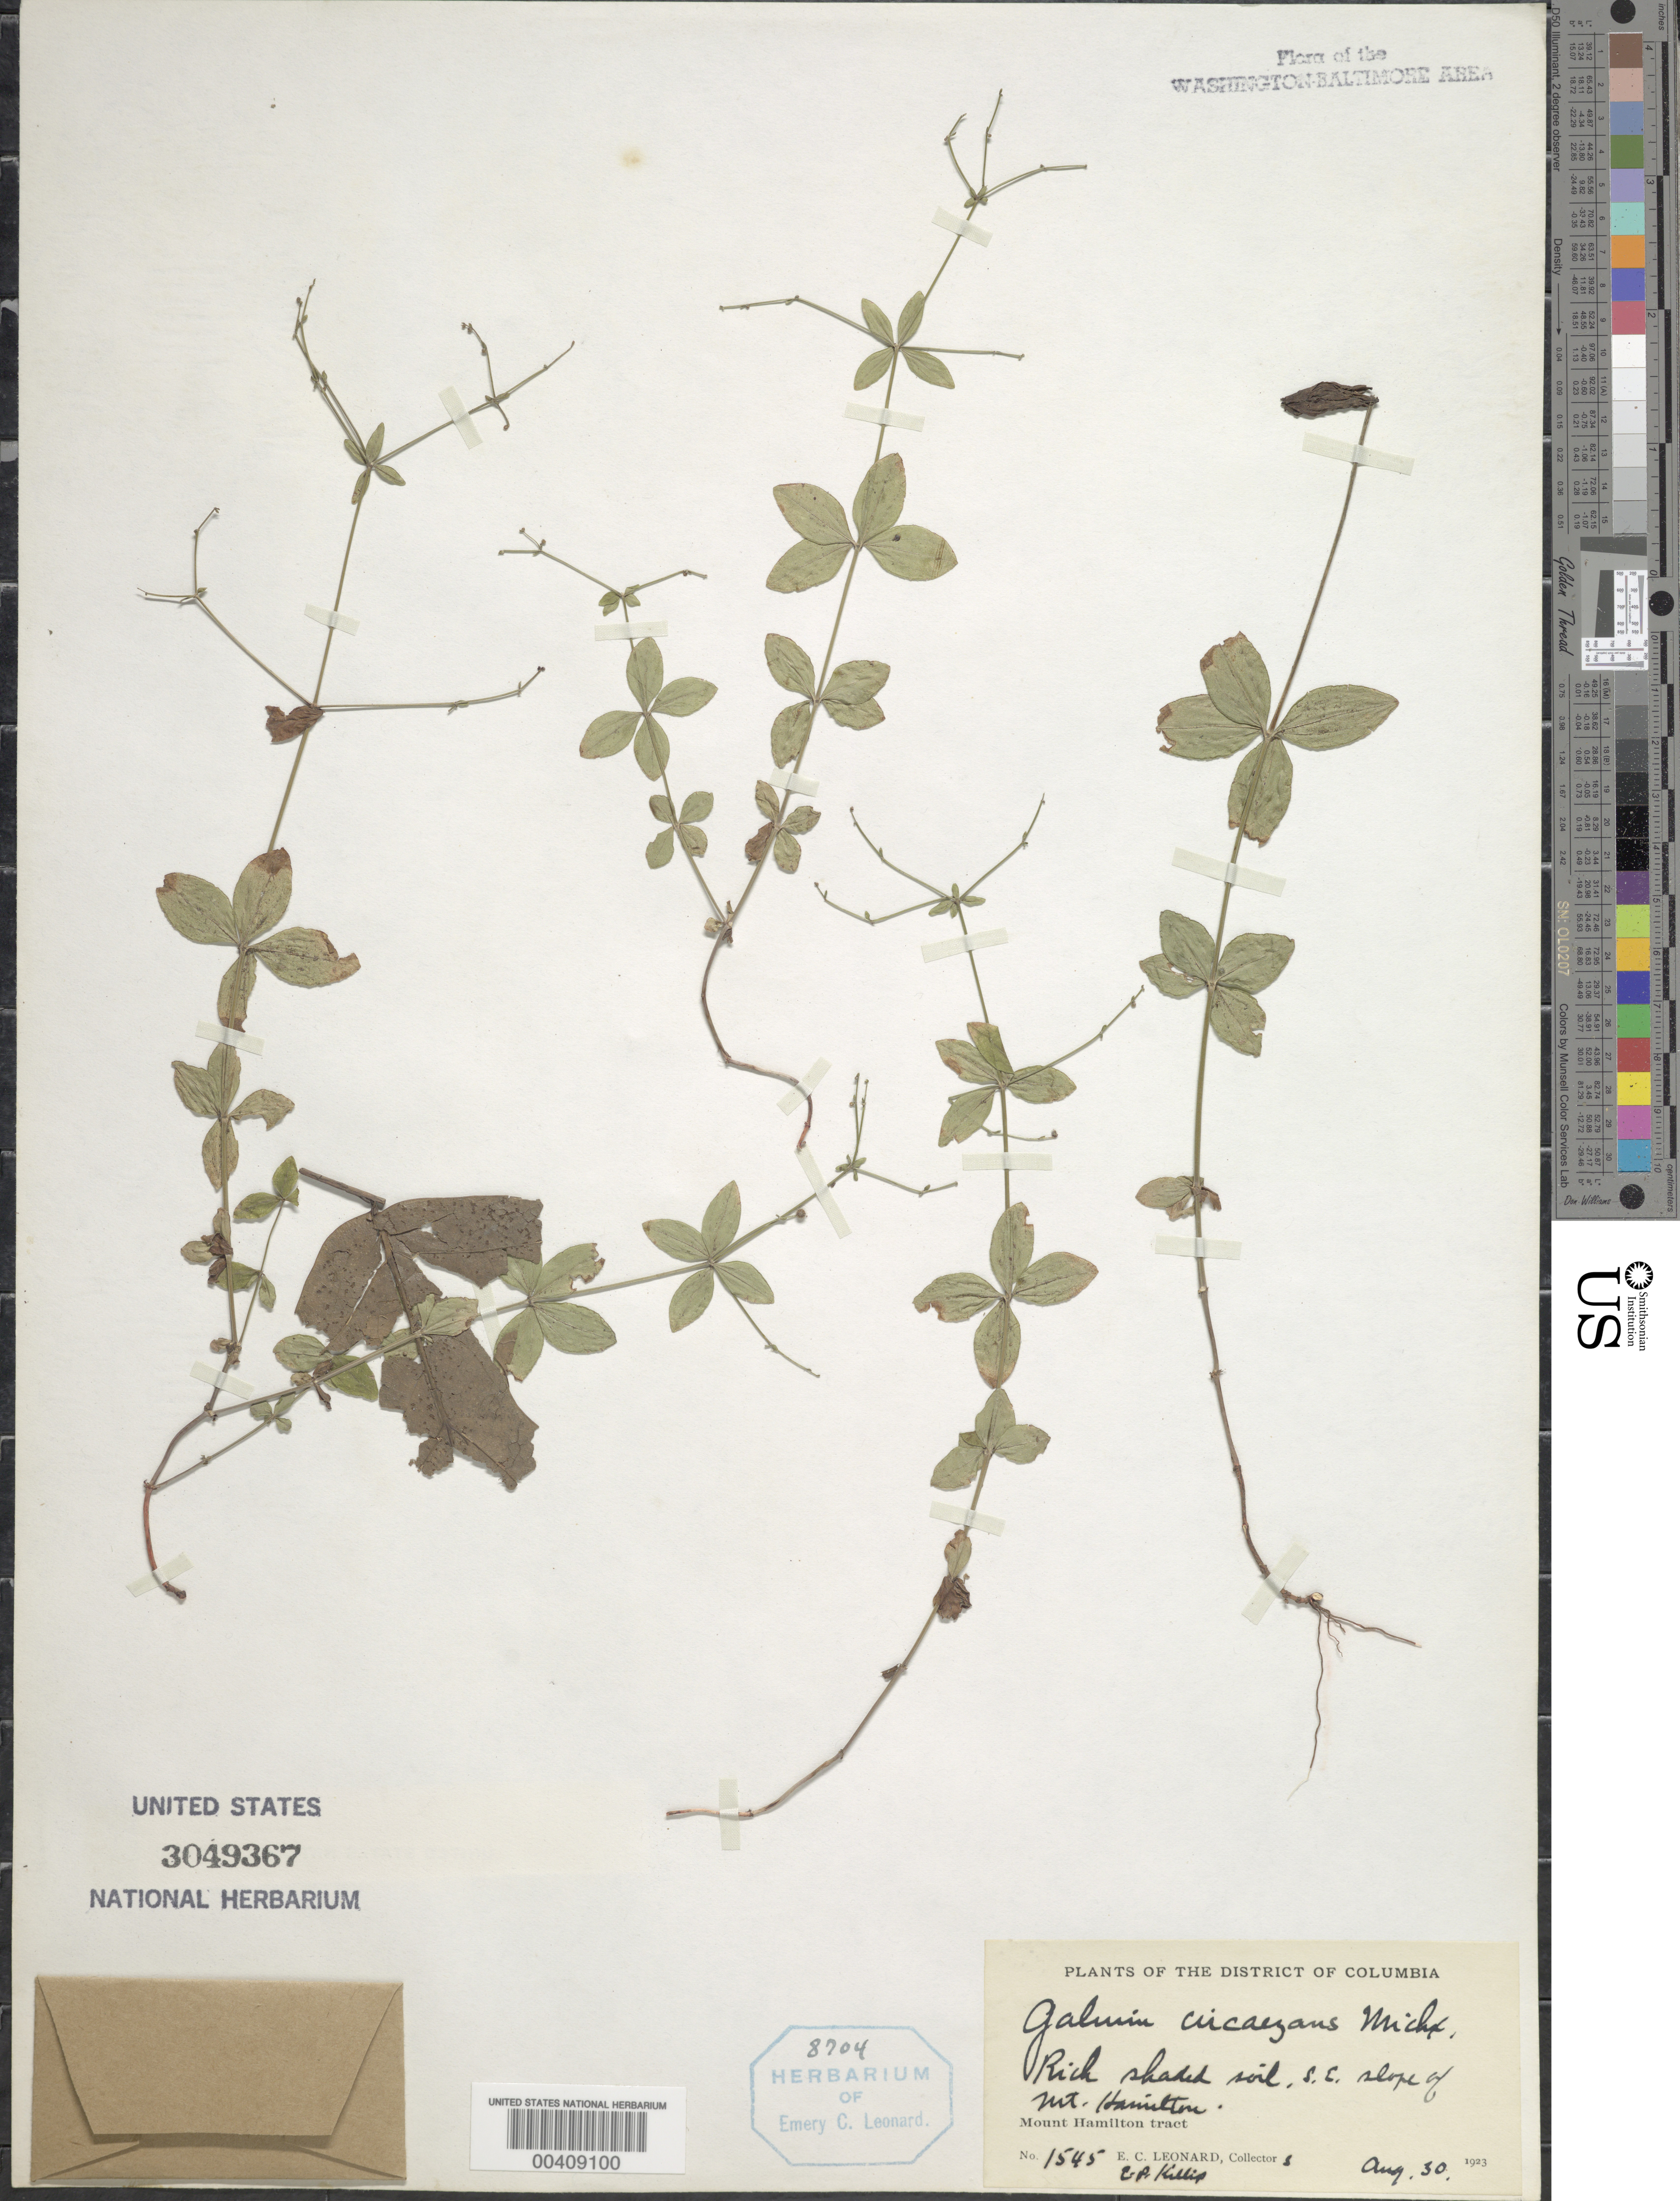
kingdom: Plantae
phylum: Tracheophyta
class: Magnoliopsida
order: Gentianales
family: Rubiaceae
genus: Galium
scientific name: Galium circaezans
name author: Michx.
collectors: E. C. Leonard & E. P. Killip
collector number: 1545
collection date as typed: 30 Aug 1923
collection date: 1923-08-30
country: United States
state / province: District of Columbia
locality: Mt. Hamilton Tract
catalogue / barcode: US 3049367